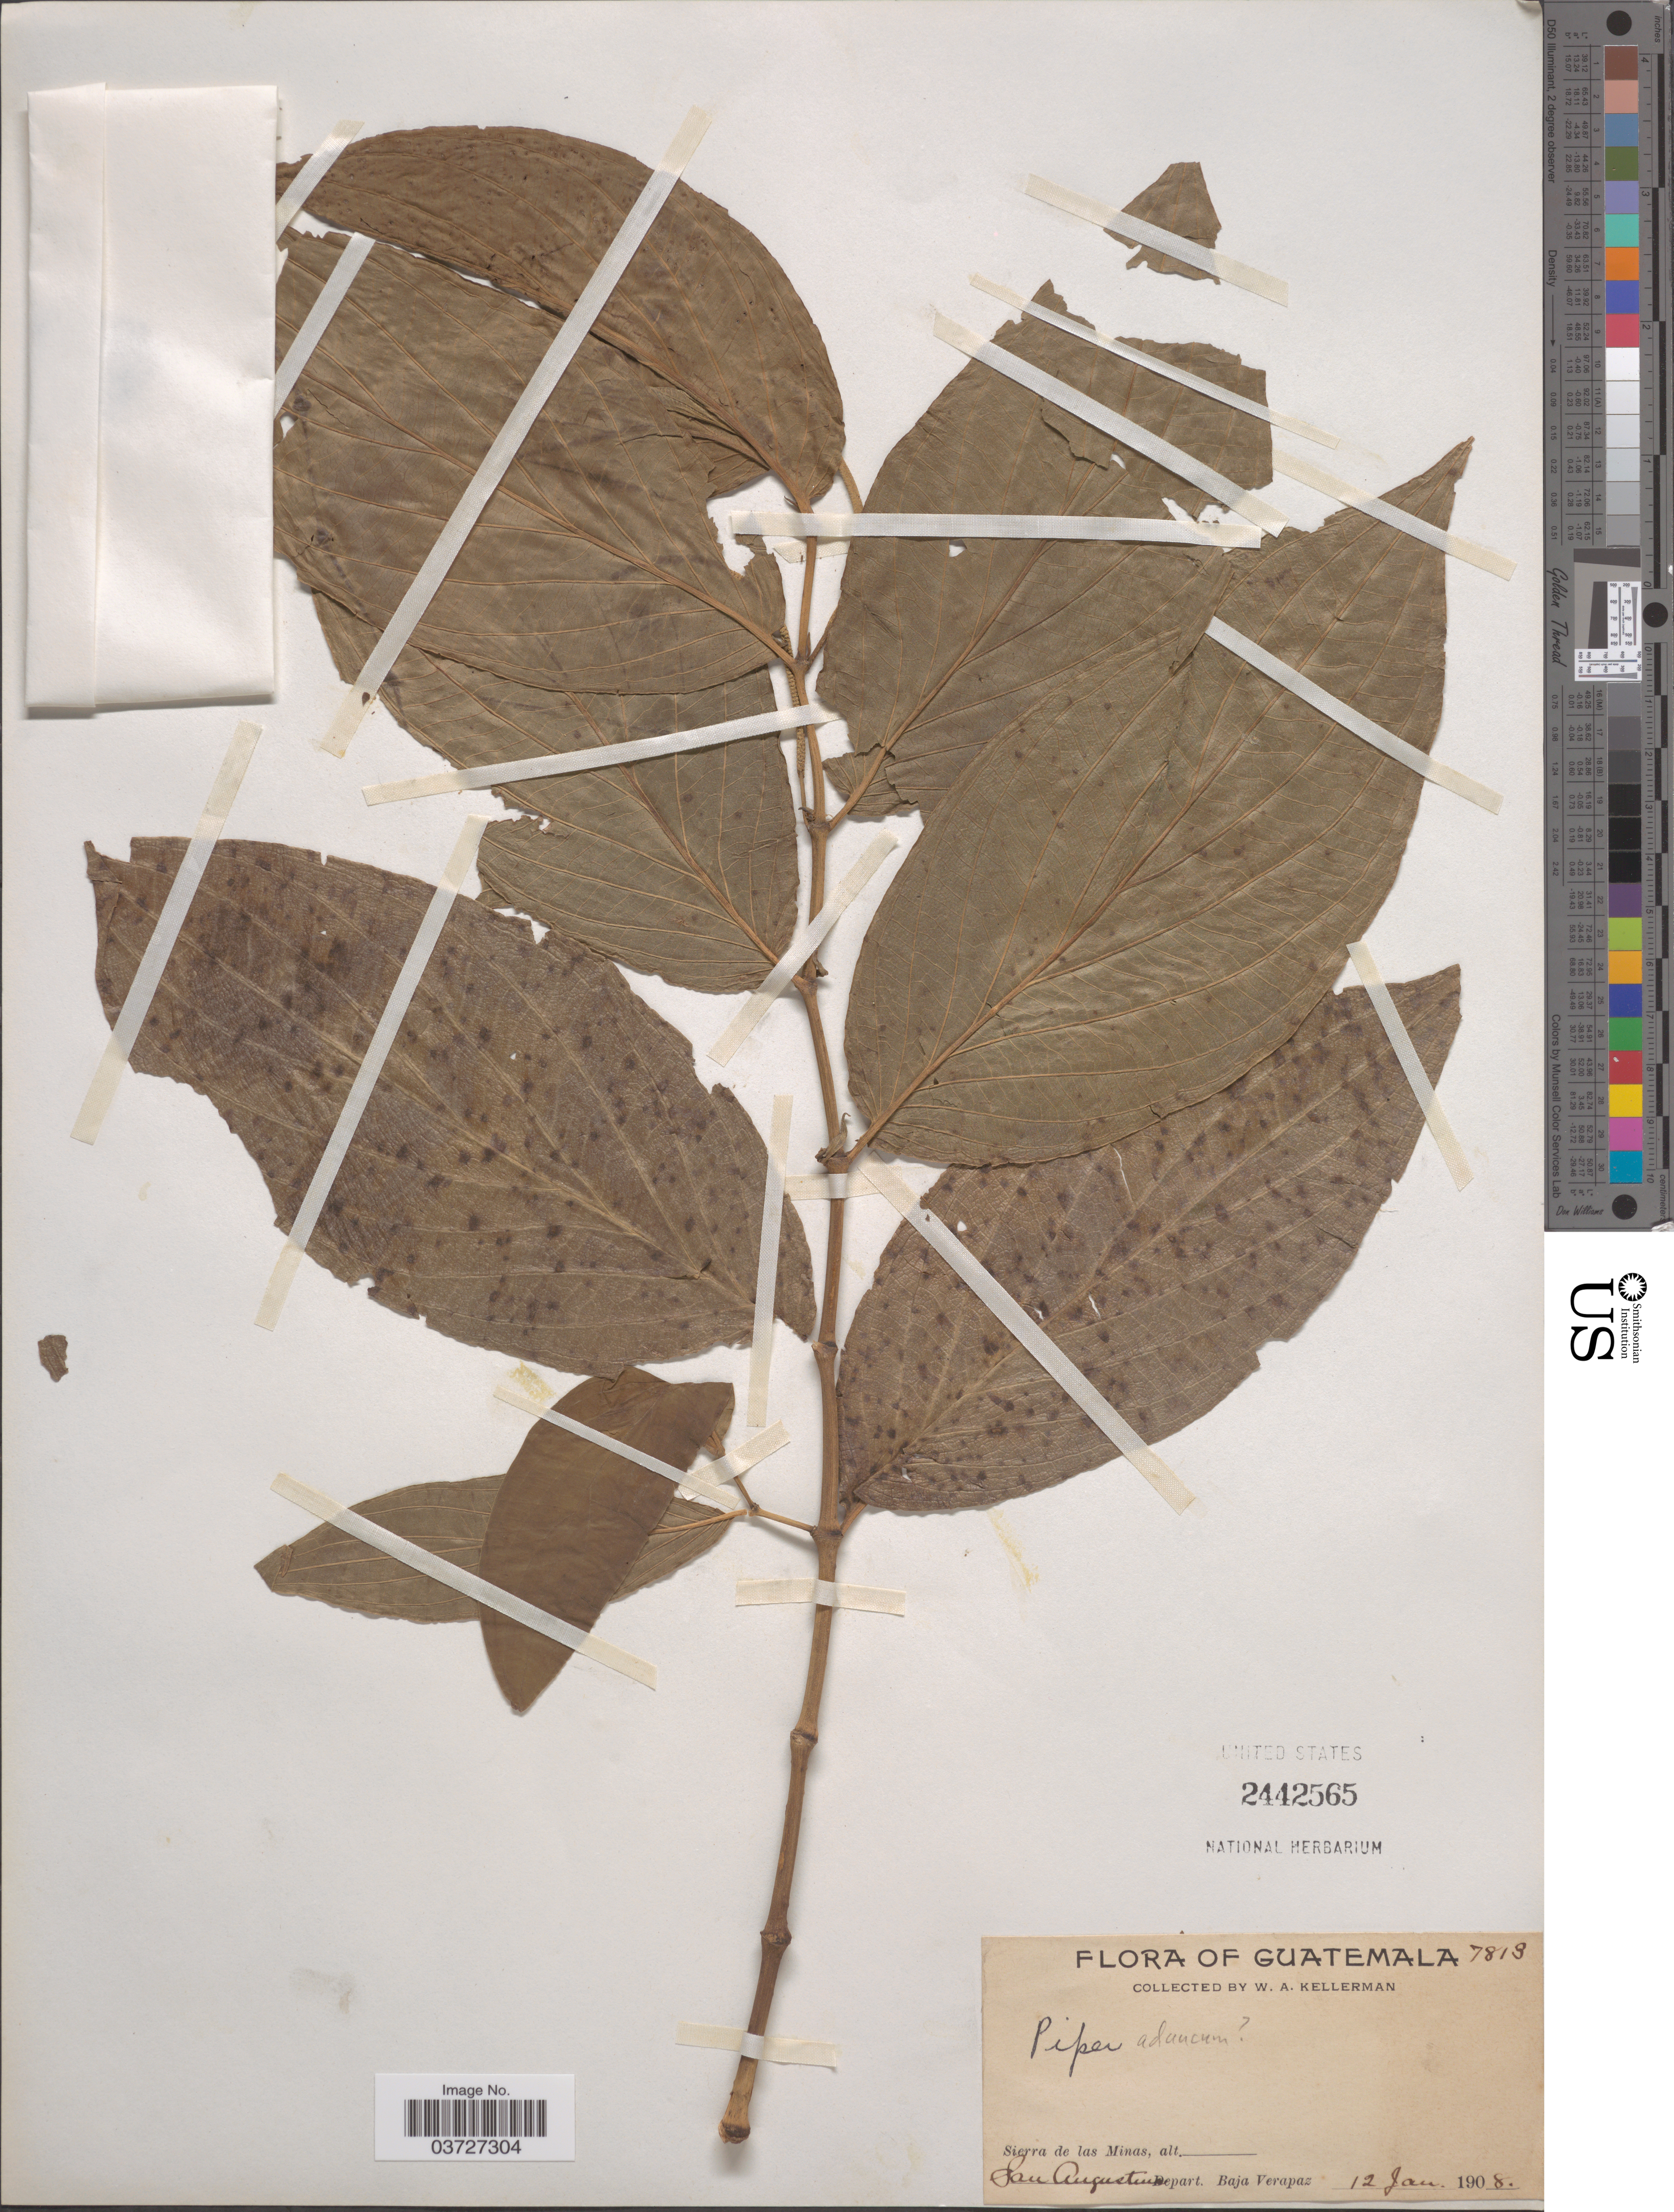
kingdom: Plantae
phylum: Tracheophyta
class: Magnoliopsida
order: Piperales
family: Piperaceae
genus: Piper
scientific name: Piper aduncum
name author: L.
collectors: W. Kellerman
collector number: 7813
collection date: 1908-01-12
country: Guatemala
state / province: Baja Verapaz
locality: Sierra de las Minas. San Angustin. Depart. Baja Verapaz.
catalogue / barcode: US 2442565